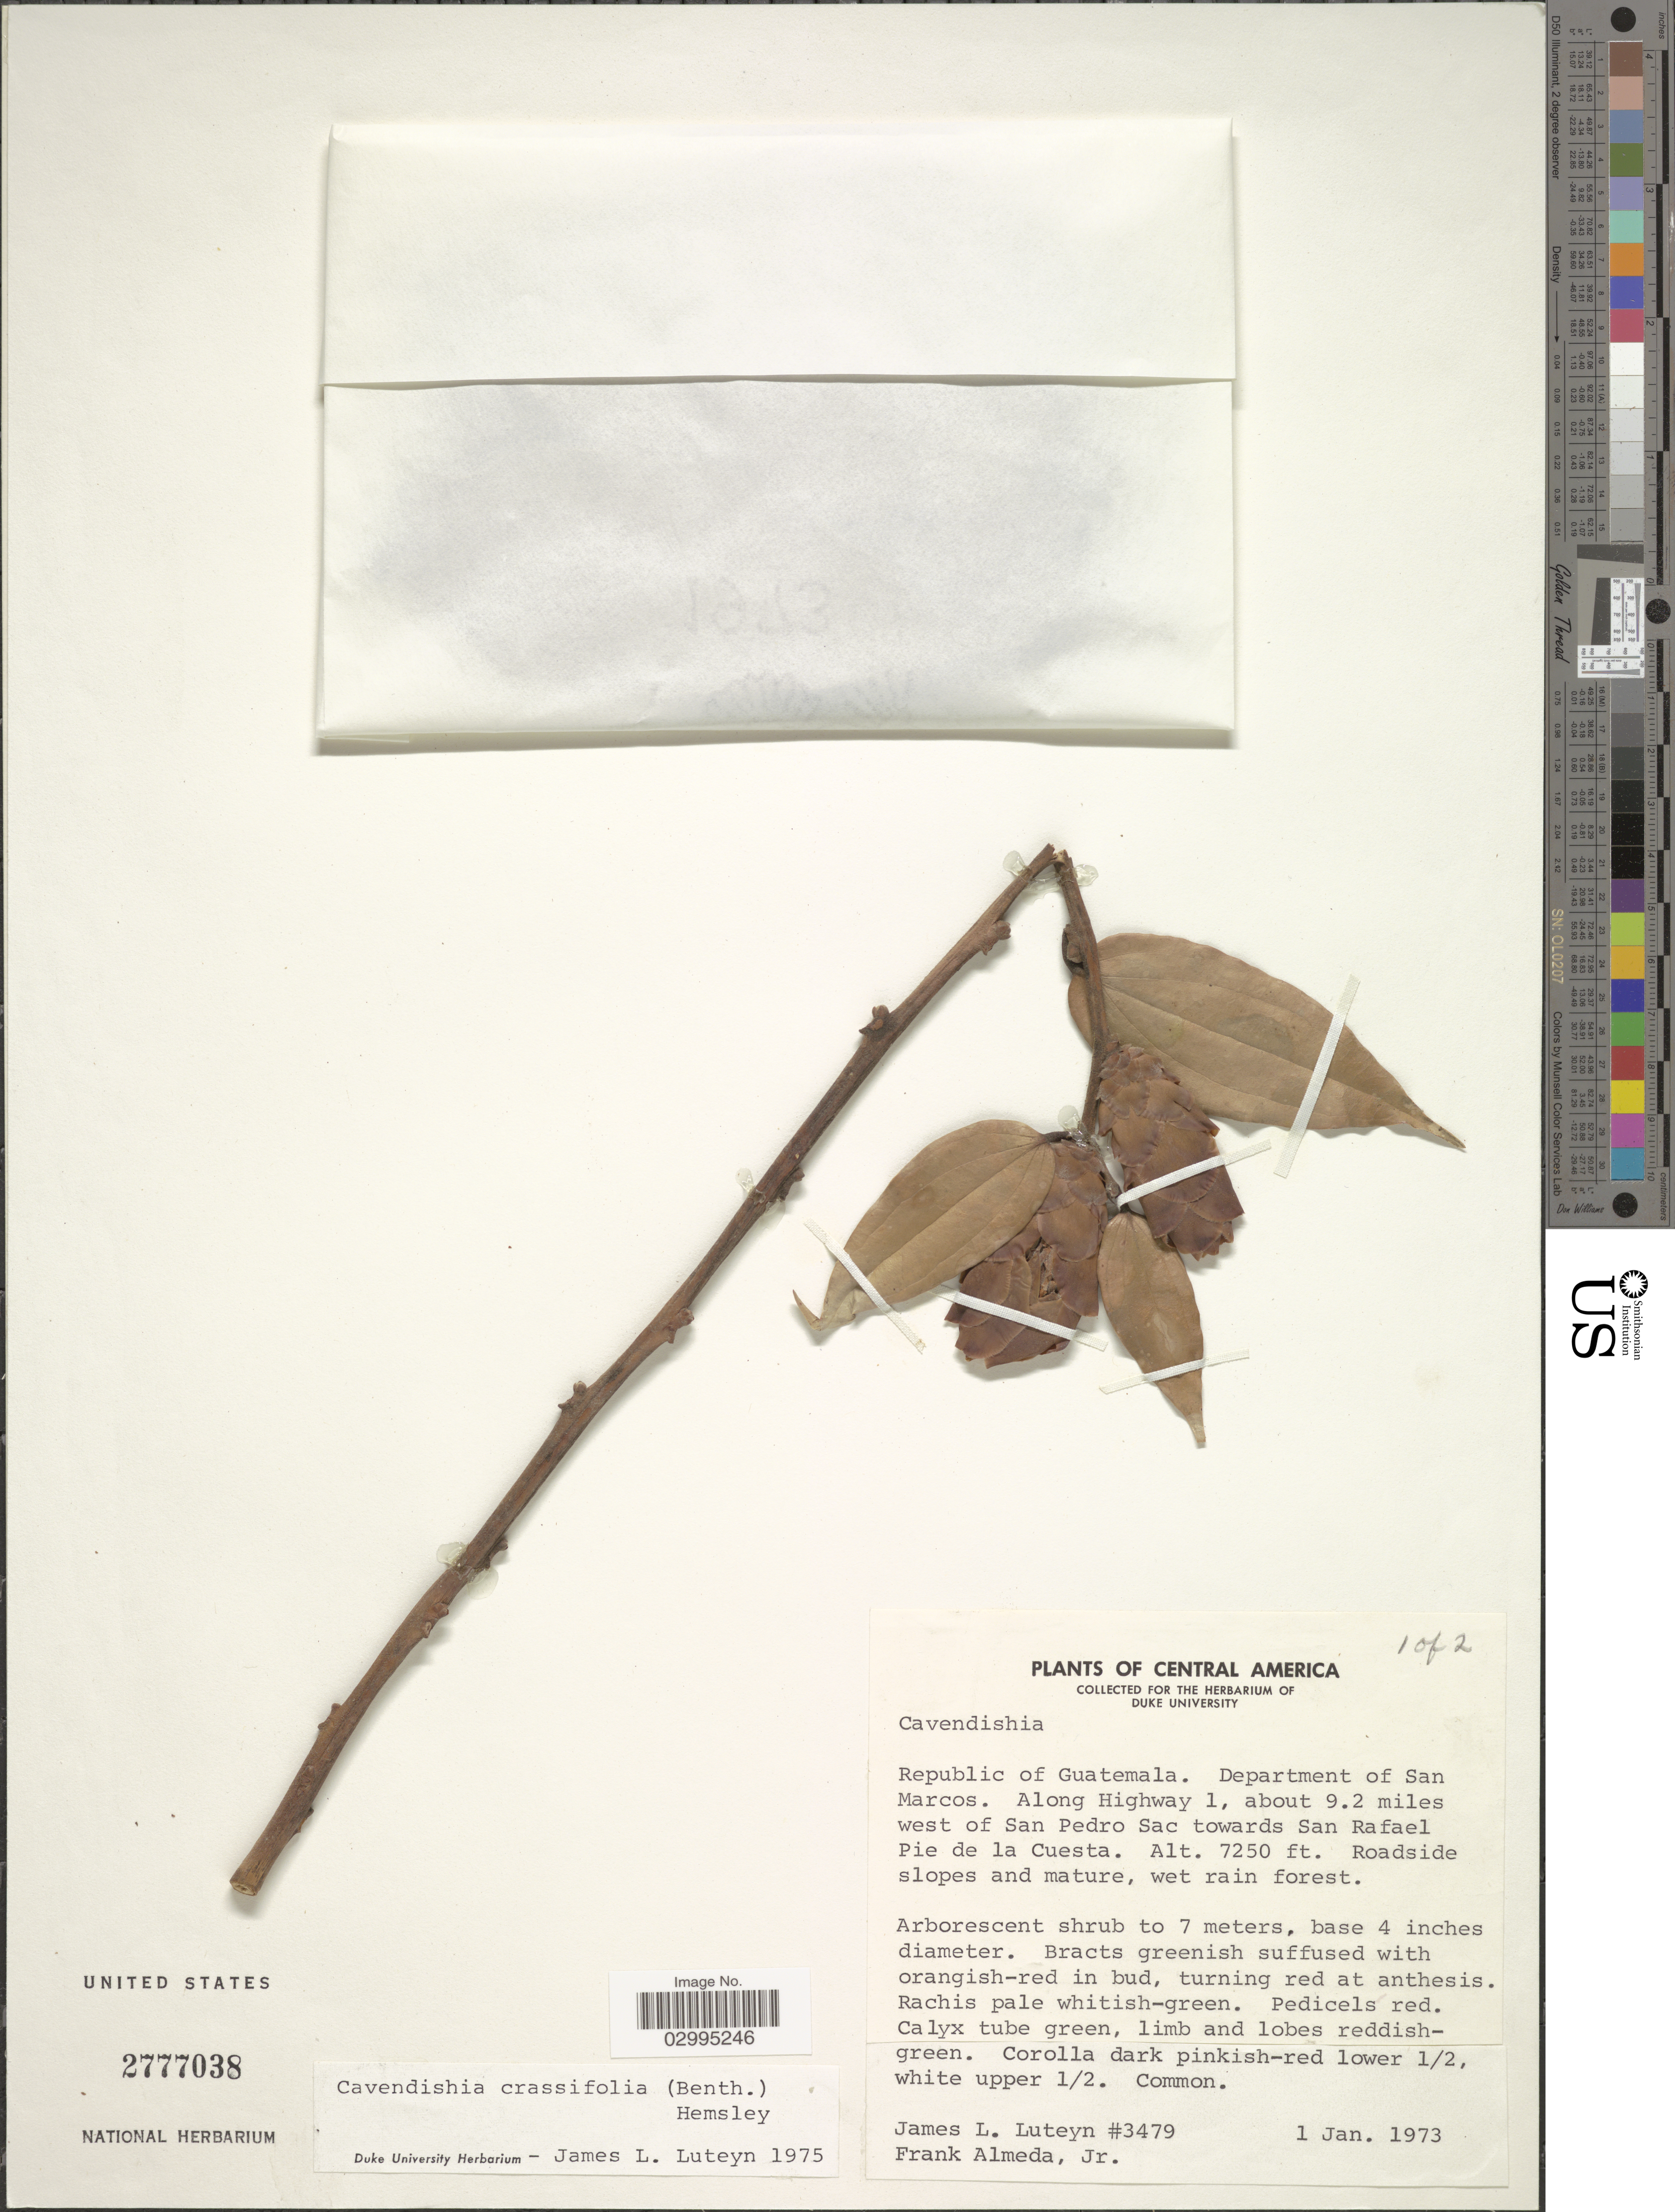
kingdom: Plantae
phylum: Tracheophyta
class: Magnoliopsida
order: Ericales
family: Ericaceae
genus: Cavendishia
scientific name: Cavendishia crassifolia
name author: (Benth.) Hemsl.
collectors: J. L. Luteyn & F. Almeda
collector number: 3479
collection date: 1973-01-01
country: Guatemala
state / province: San Marcos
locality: Along Highway 1, about 9.2 miles west of San Pedro Sac towards San Rafael Pie de la Cuesta.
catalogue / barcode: US 2777038